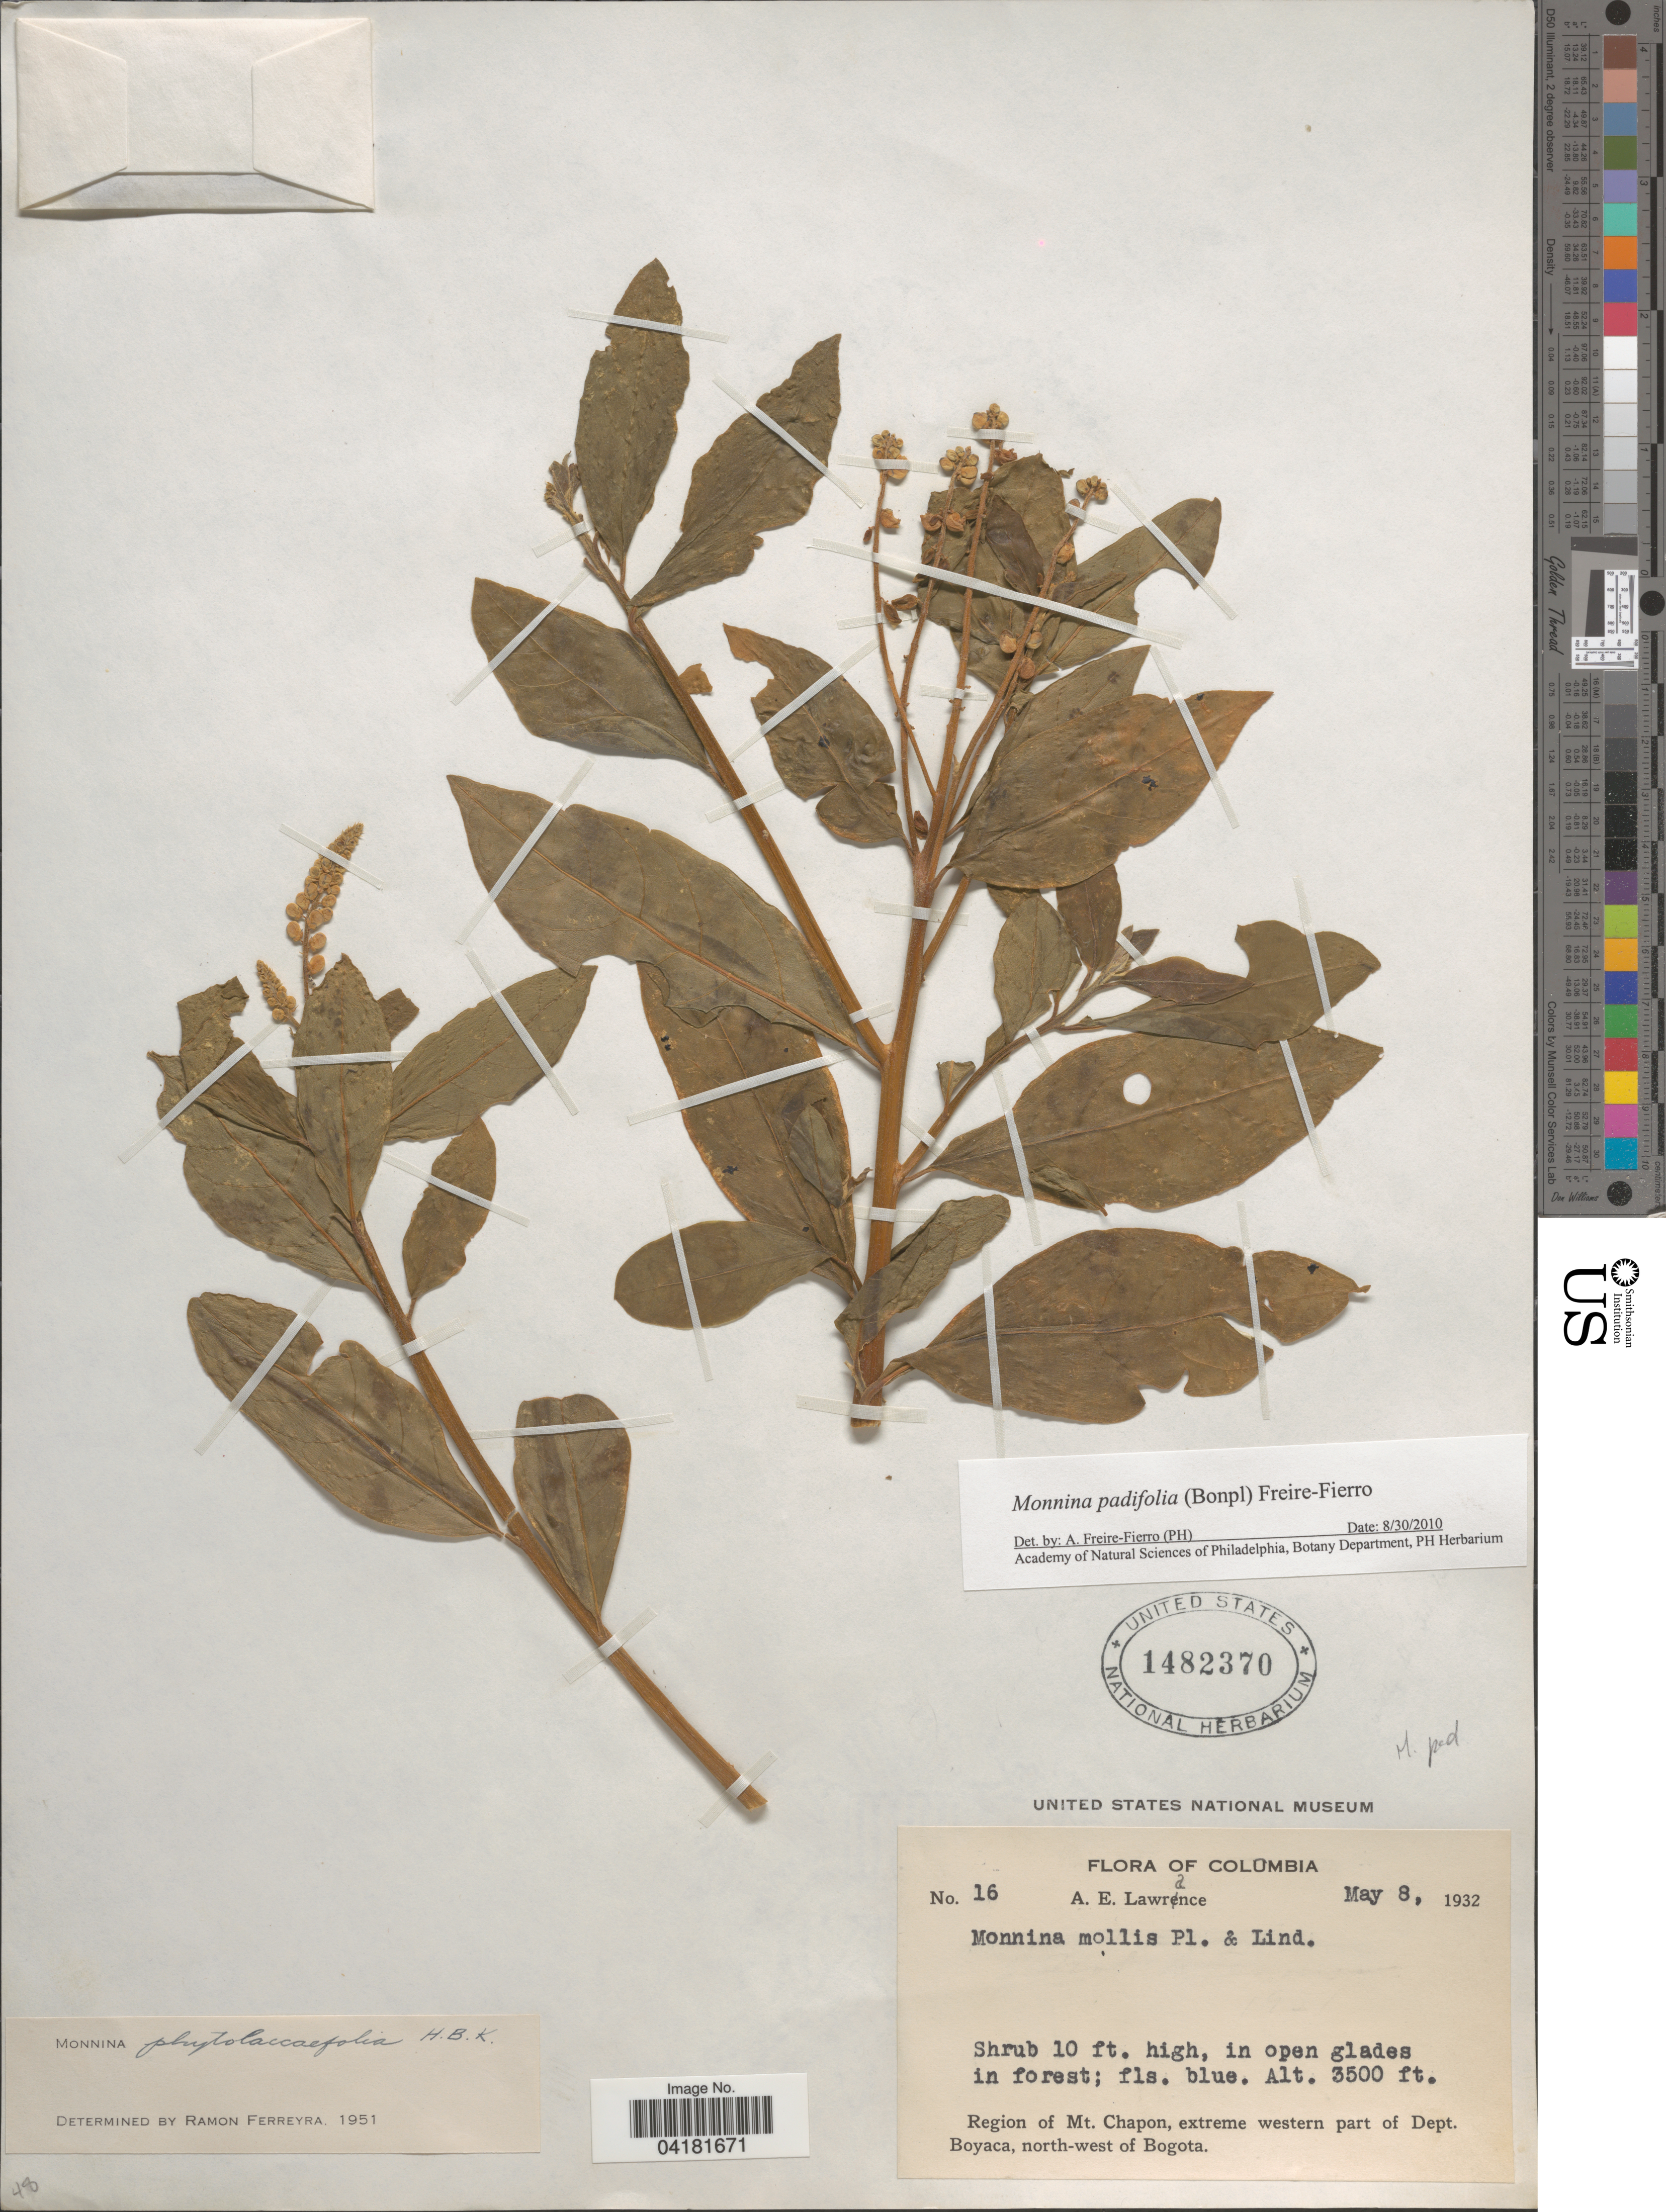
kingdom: Plantae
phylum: Tracheophyta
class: Magnoliopsida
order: Fabales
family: Polygalaceae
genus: Monnina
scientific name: Monnina padifolia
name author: (Bonpl.) Freire-Fierro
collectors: A. Lawrance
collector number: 16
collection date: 1932-05-08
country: Colombia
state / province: Boyacá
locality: Region of Mt. Chapon, extreme western part of Dept. Boyaca, north-west of Bogota.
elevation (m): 1067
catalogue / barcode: US 1482370